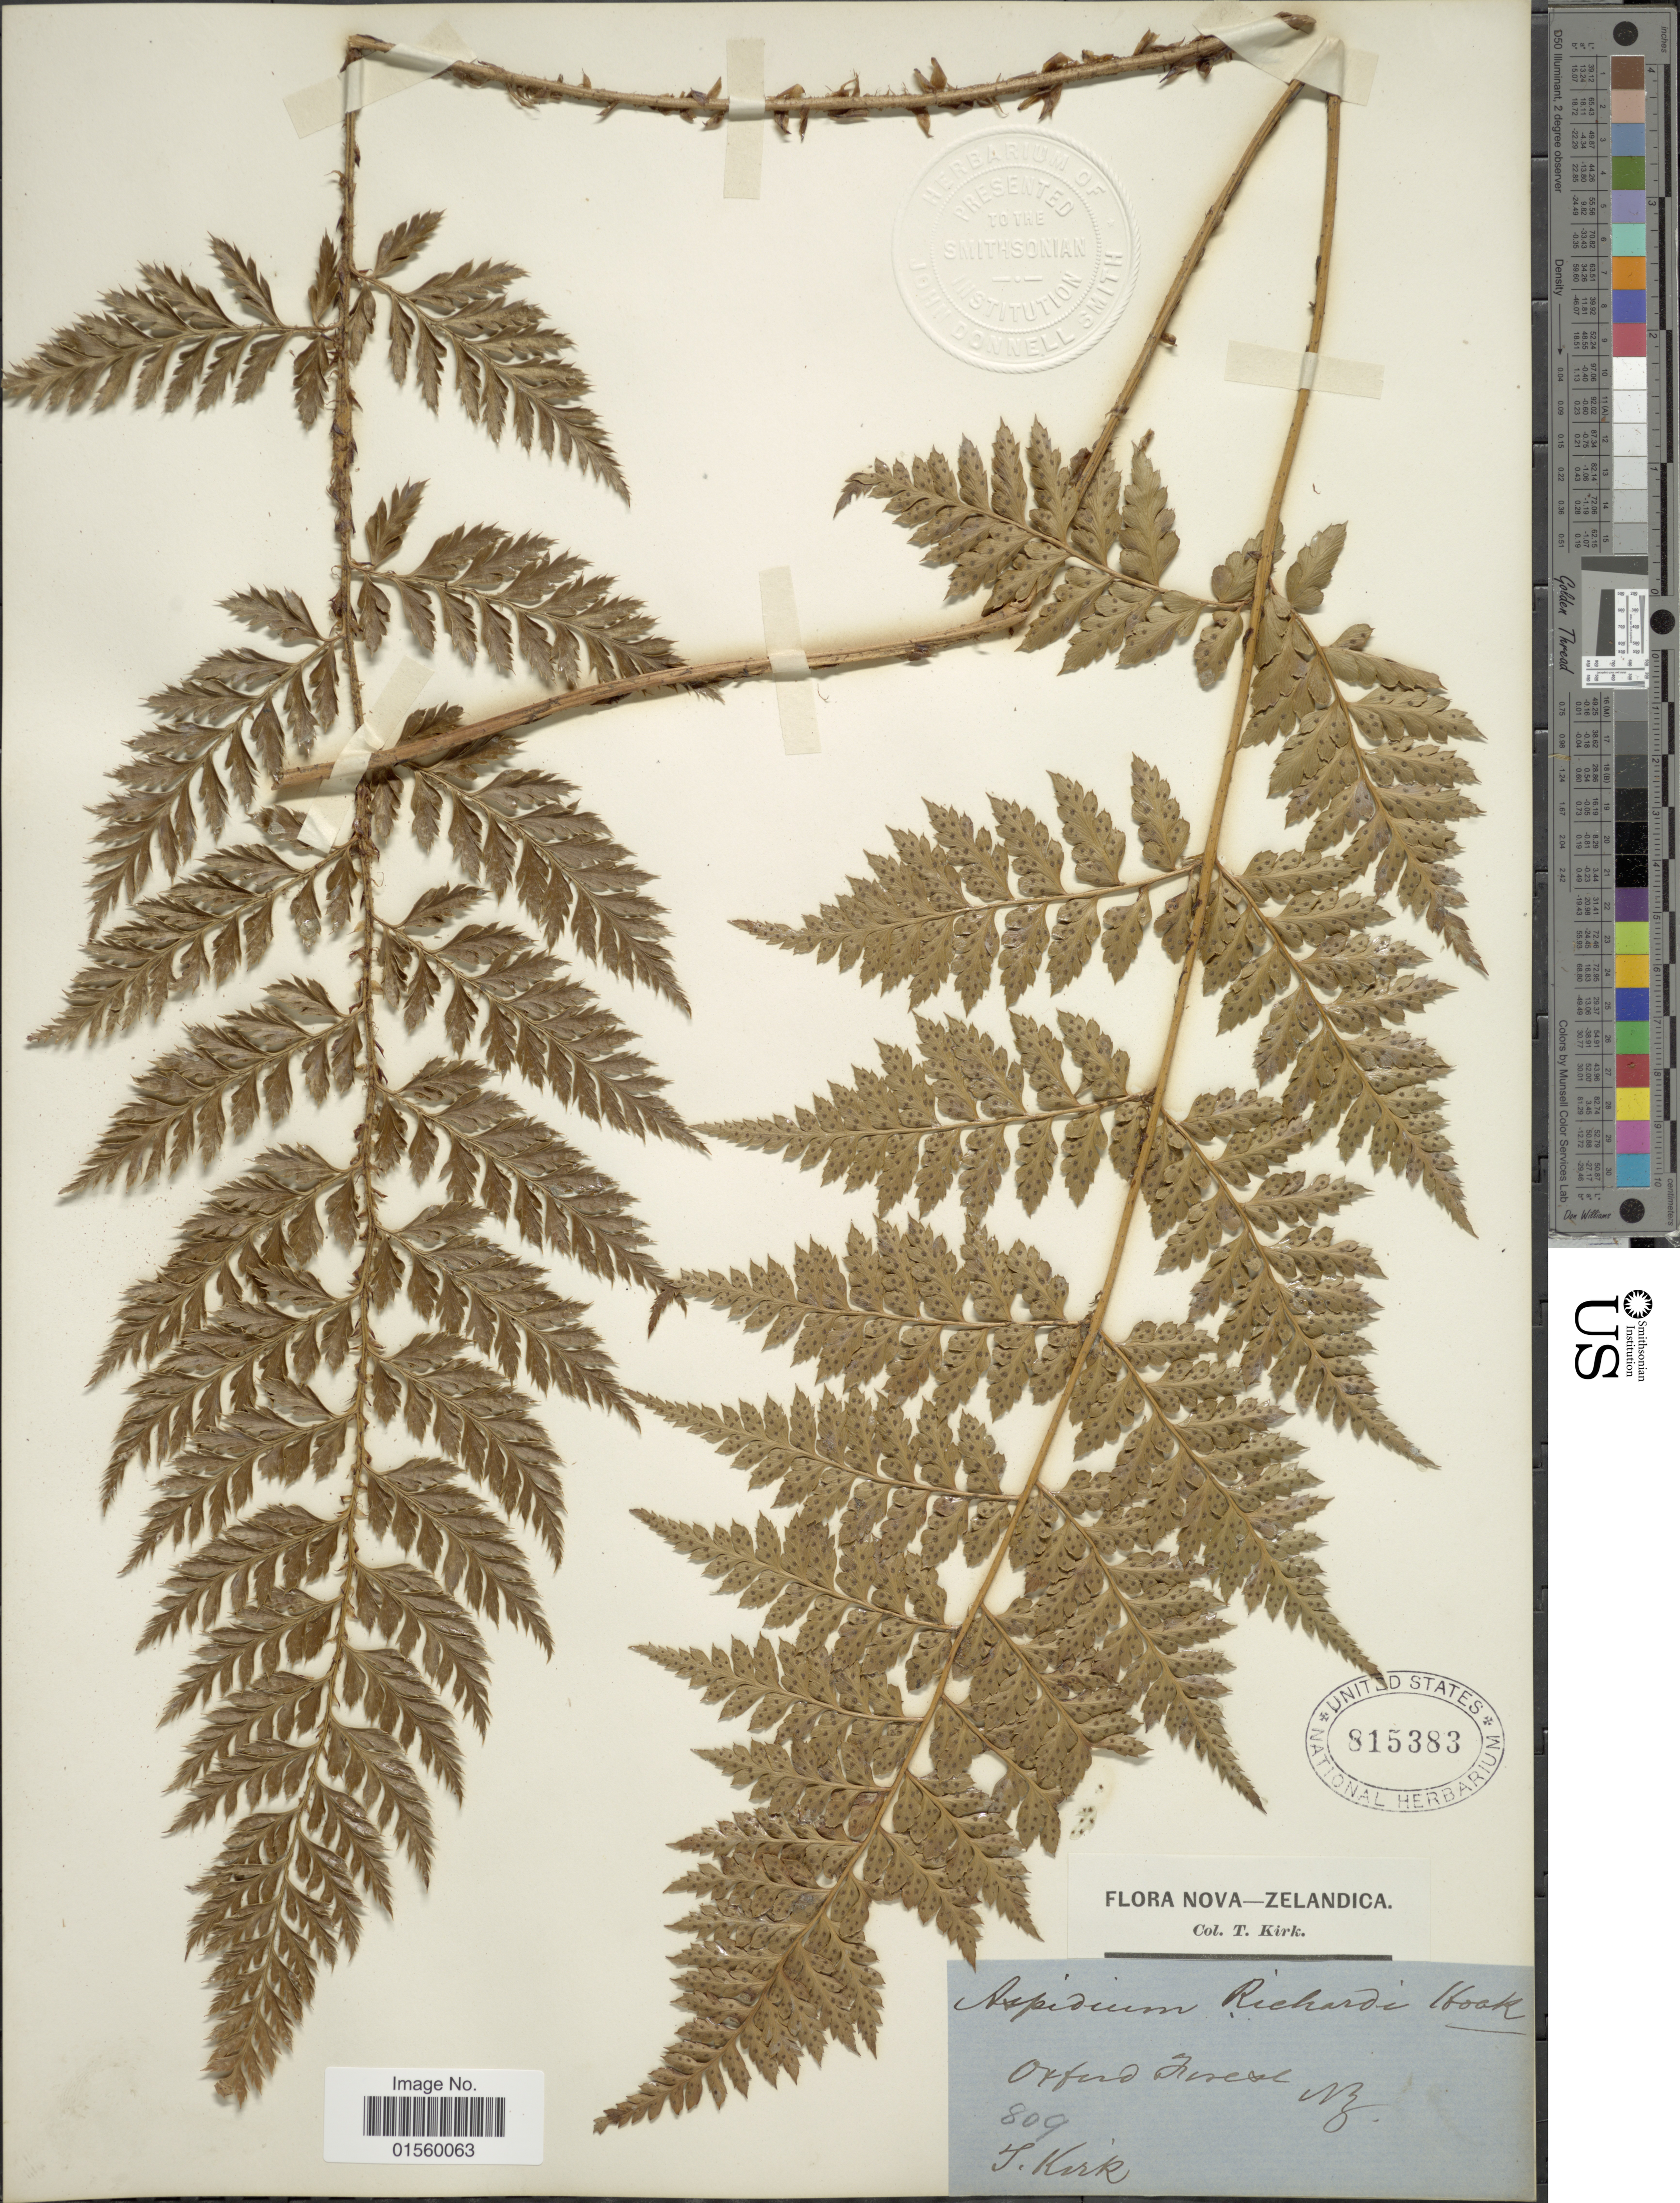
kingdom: Plantae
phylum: Tracheophyta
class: Polypodiopsida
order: Polypodiales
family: Dryopteridaceae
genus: Polystichum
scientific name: Polystichum richardii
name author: J. Sm.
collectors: T. Kirk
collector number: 809?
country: New Zealand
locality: Nova-Zelandica, Oxford Forest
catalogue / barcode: US 815383